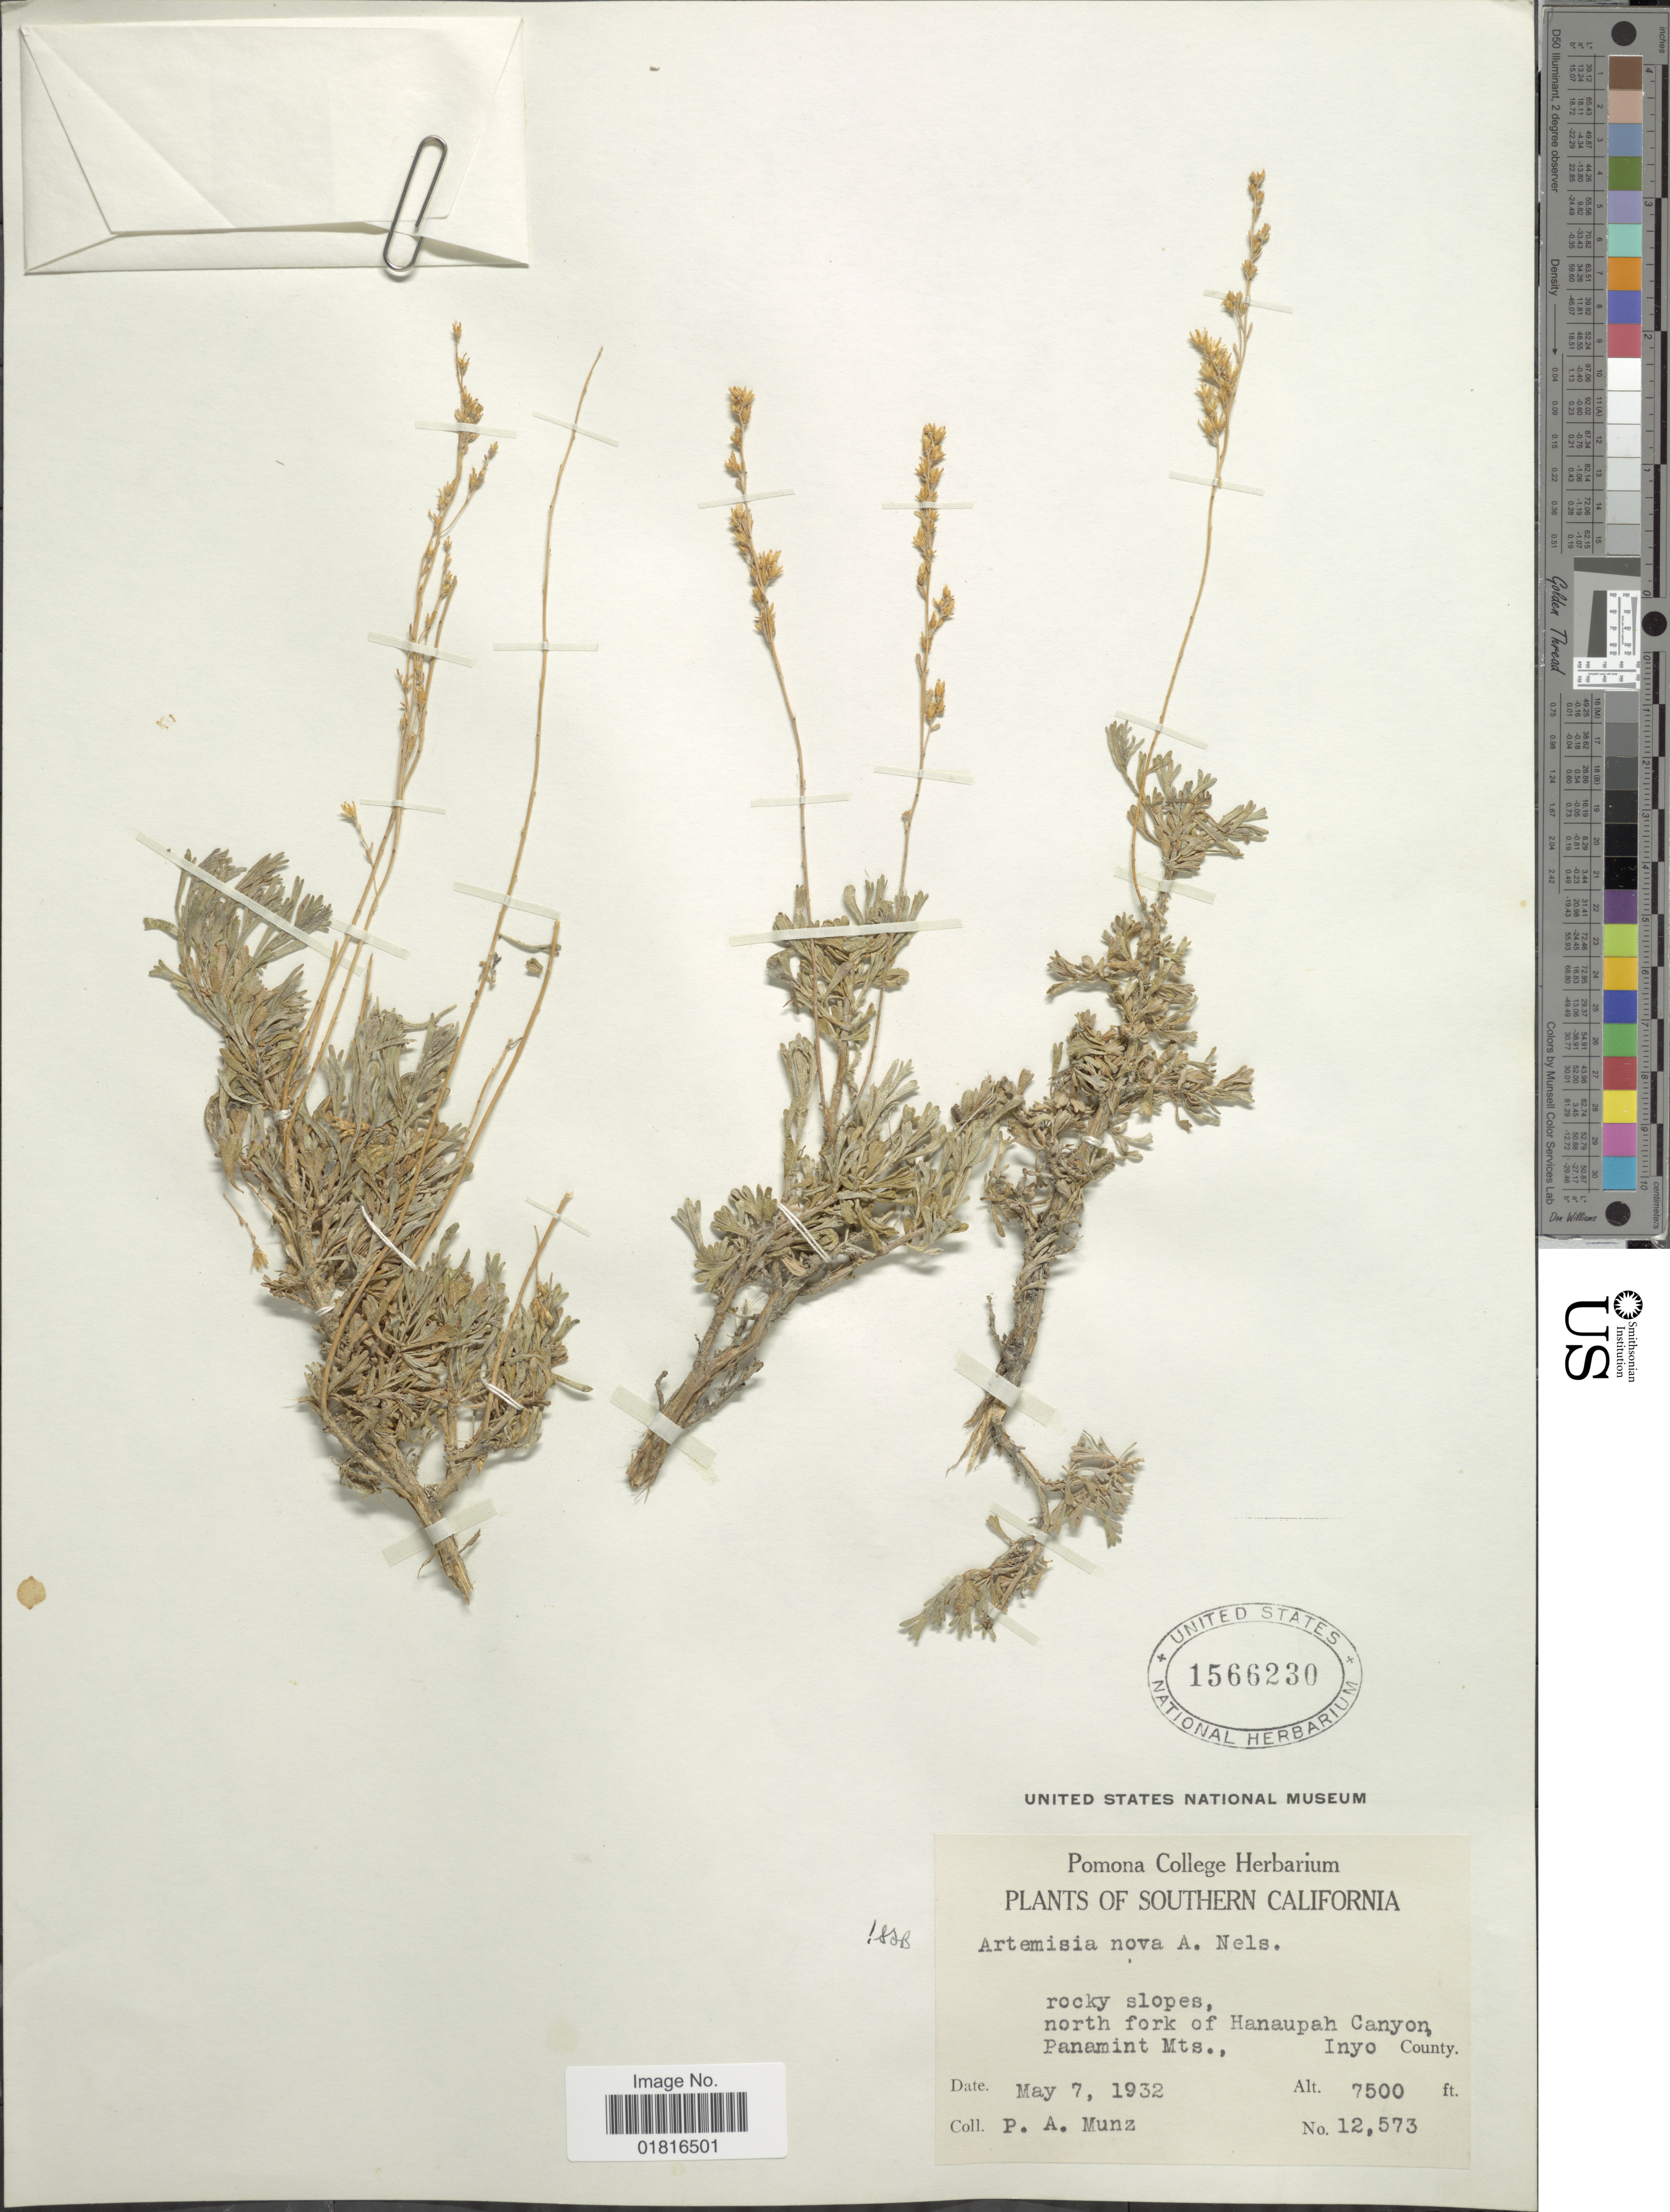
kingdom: Plantae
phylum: Tracheophyta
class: Magnoliopsida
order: Asterales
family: Asteraceae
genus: Artemisia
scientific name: Artemisia nova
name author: A. Nelson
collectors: P. A. Munz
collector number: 12573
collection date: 1932-05-07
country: United States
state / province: California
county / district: Inyo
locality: Southern California, rocky slopes, north fork of Hanaupah Canyon, Panamint Mts., Inyo County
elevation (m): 2286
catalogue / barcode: US 1566230